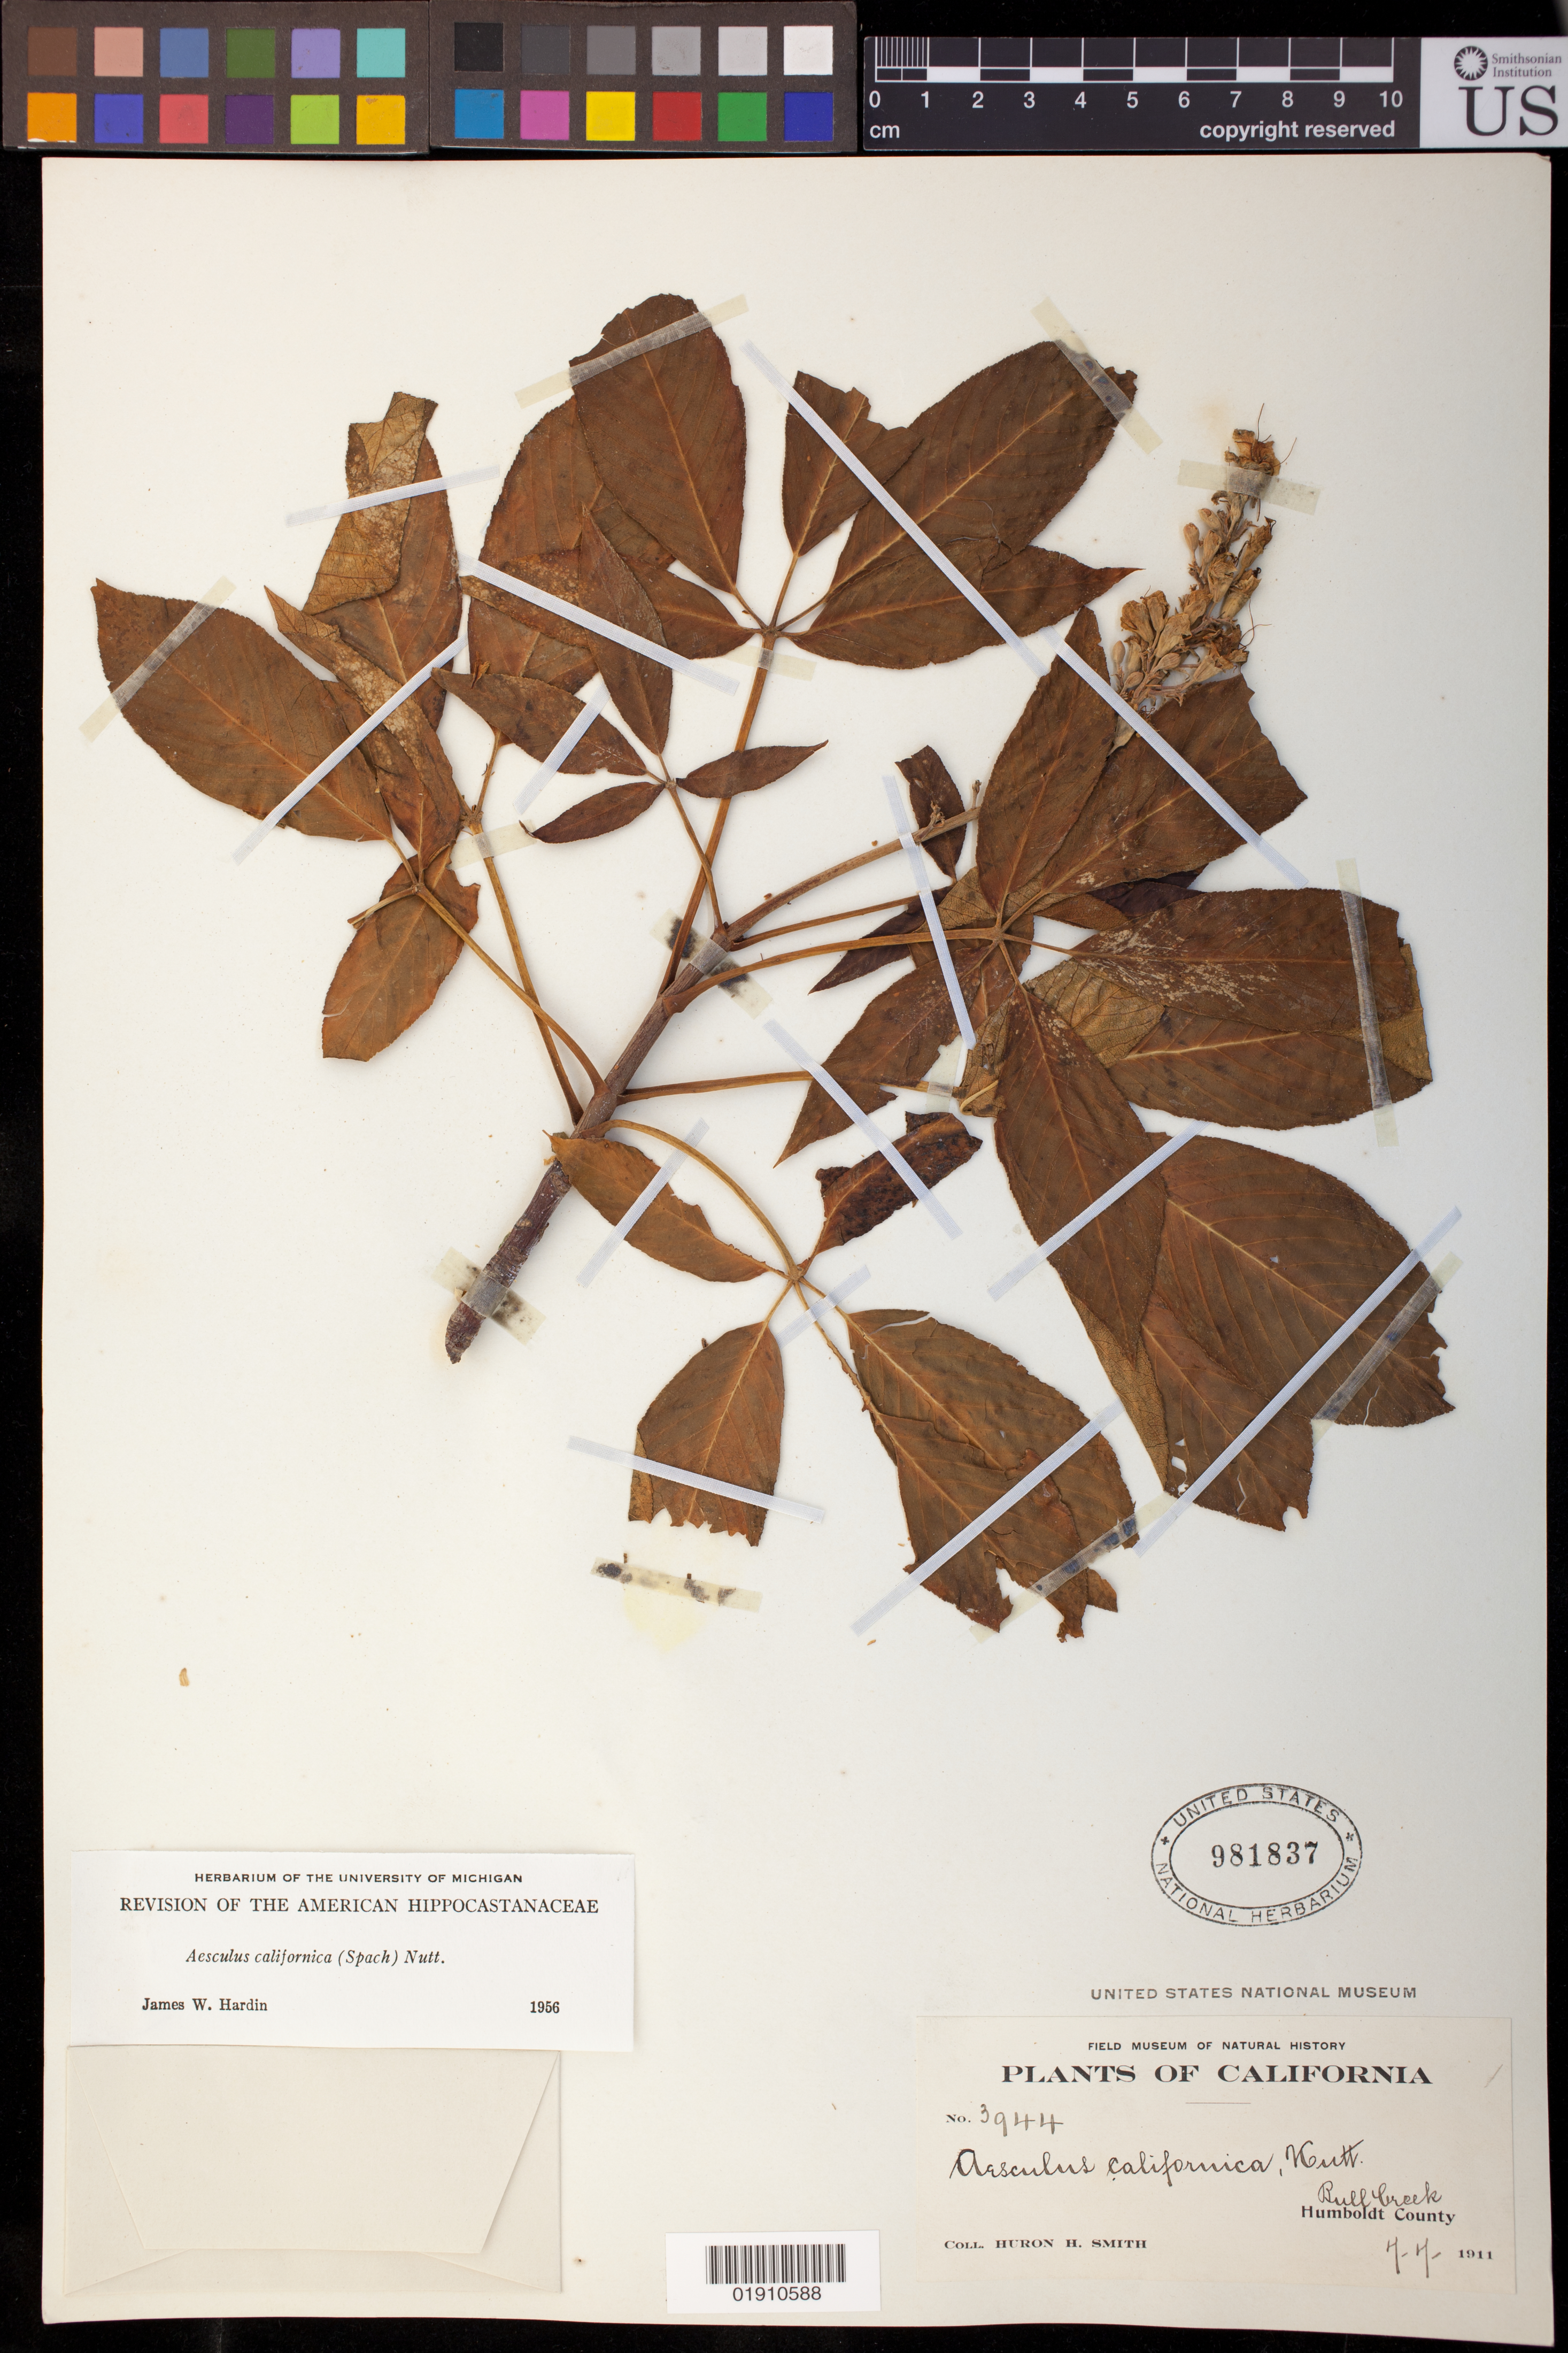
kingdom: Plantae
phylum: Tracheophyta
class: Magnoliopsida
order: Sapindales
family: Sapindaceae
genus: Aesculus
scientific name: Aesculus californica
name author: (Spach) Nutt.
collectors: H. H. Smith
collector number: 3944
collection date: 1911-07-07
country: United States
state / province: California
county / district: Humboldt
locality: Bull Creek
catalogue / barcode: US 981837